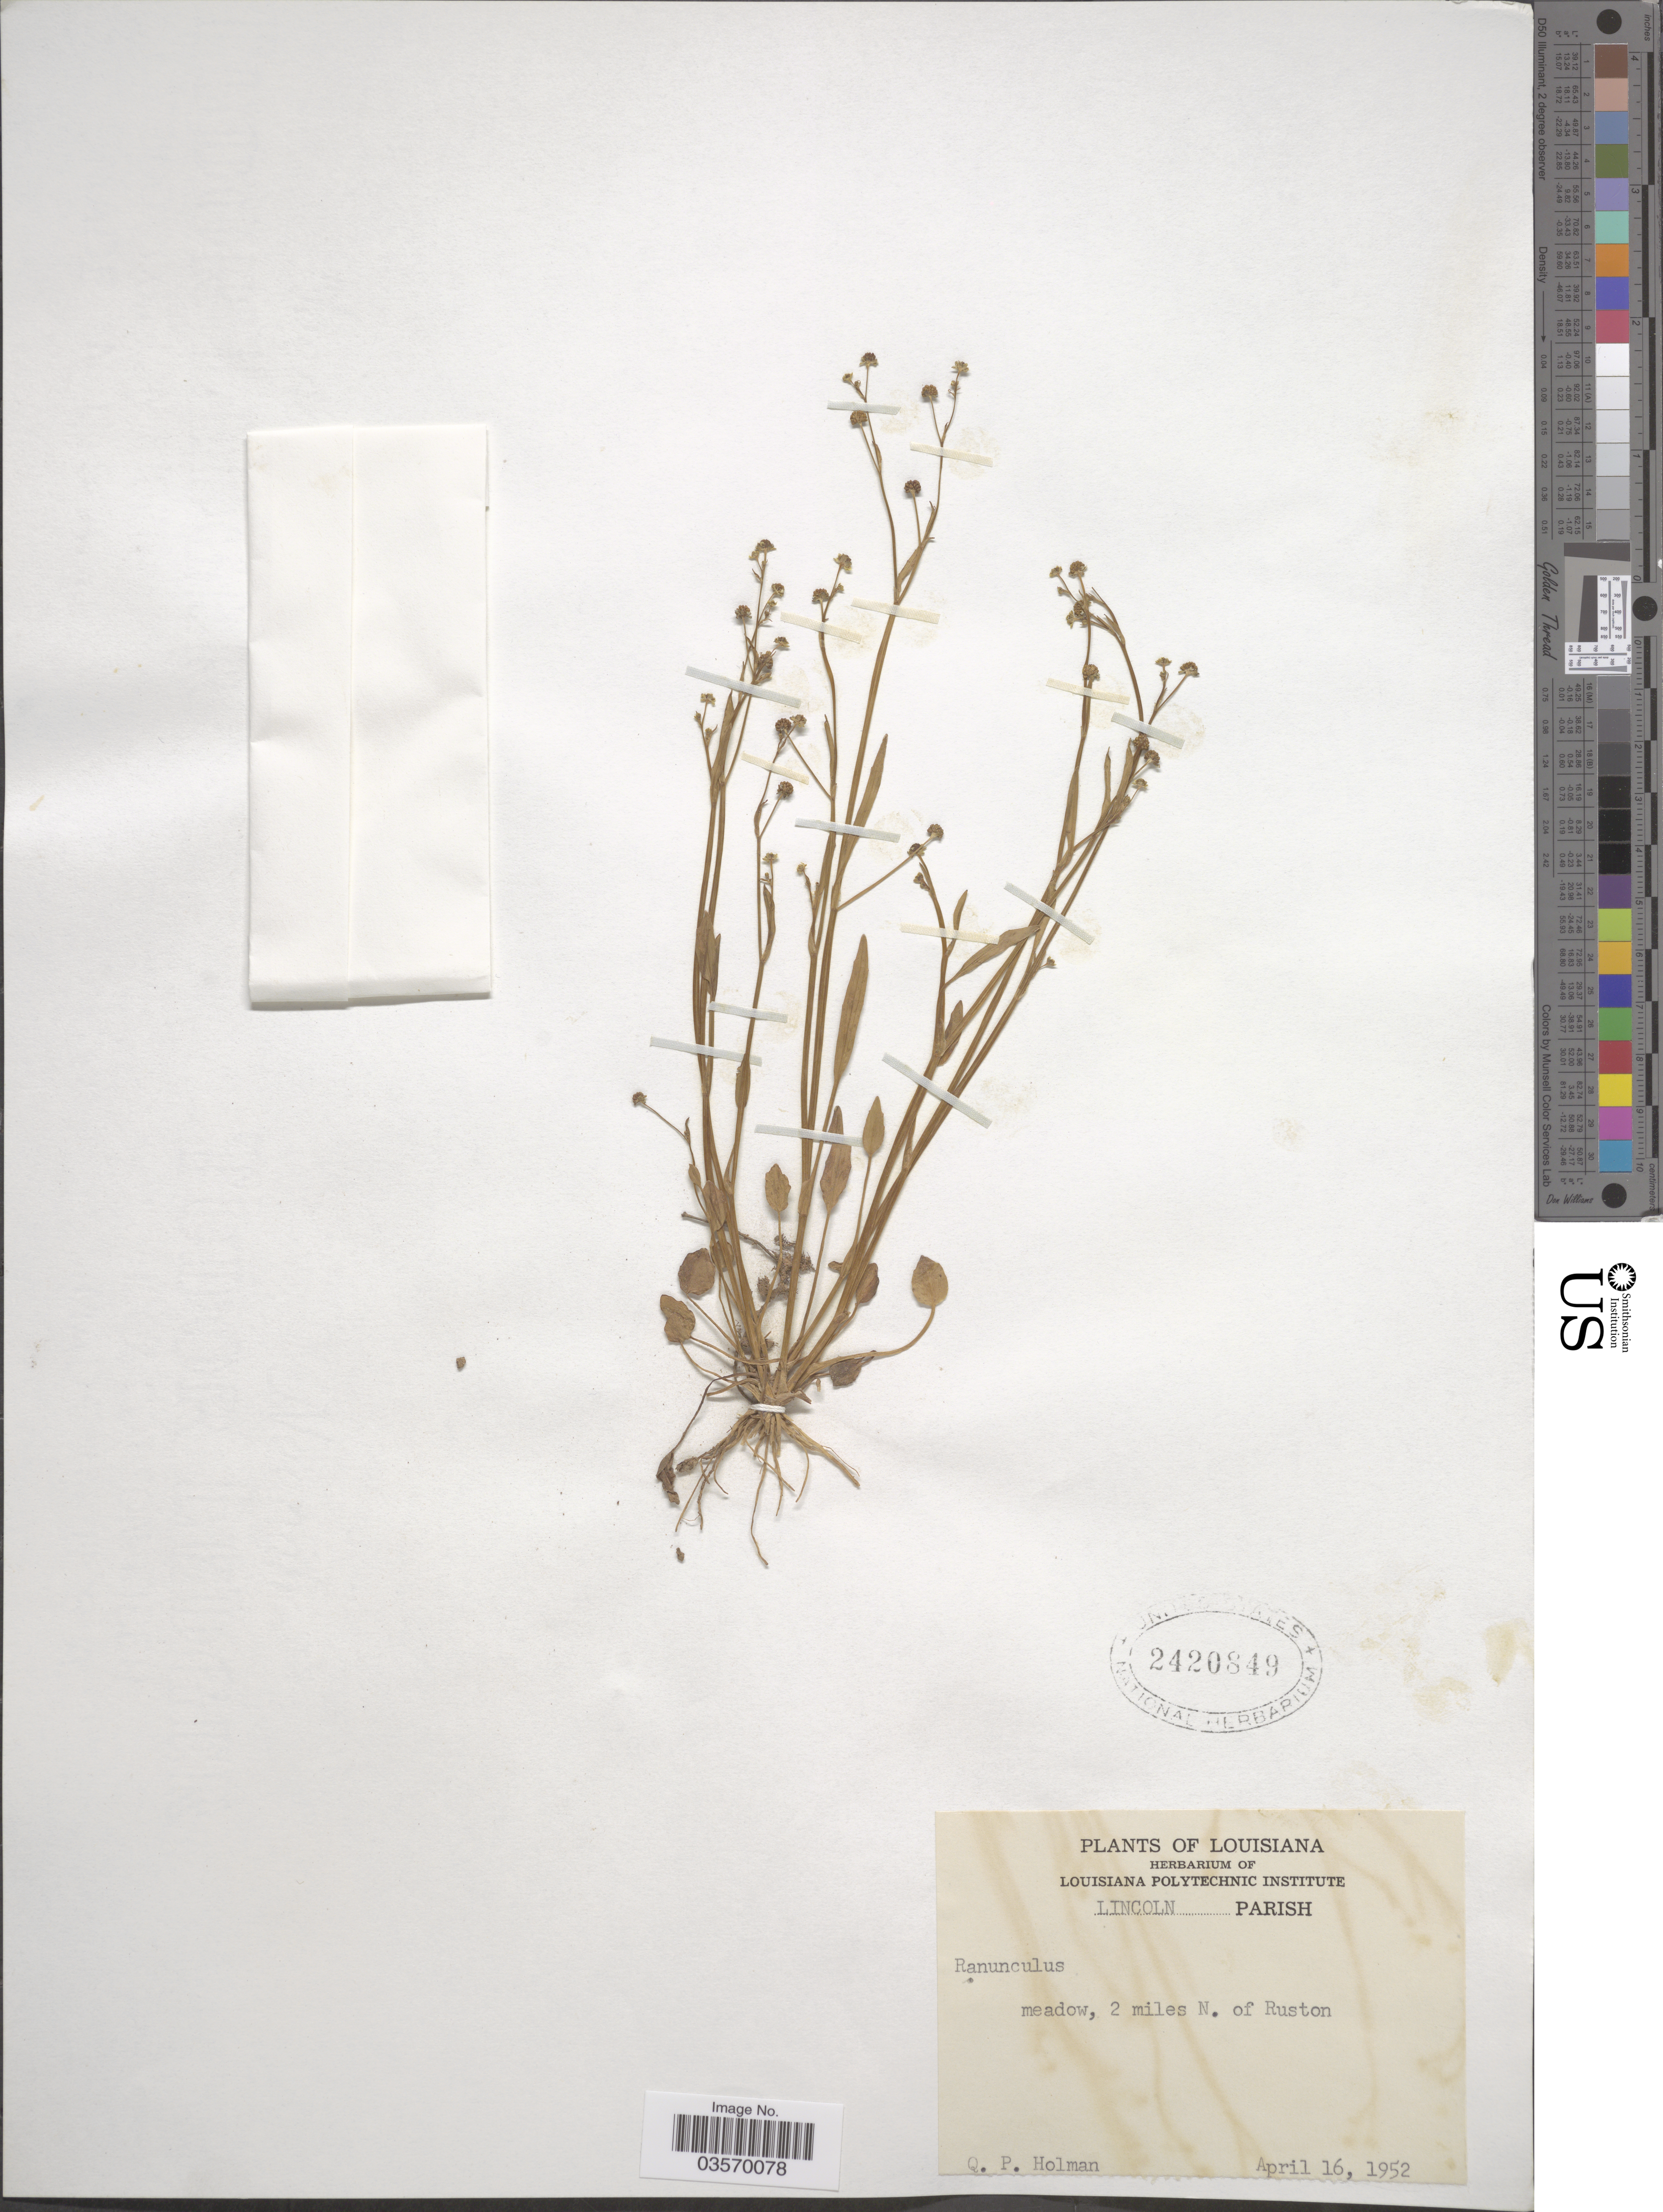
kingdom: Plantae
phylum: Tracheophyta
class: Magnoliopsida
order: Ranunculales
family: Ranunculaceae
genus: Ranunculus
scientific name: Ranunculus sp.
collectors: Q. Holman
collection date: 1952-04-16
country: United States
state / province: Louisiana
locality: Lincoln Parish. Meadow, 2 miles N. of Ruston.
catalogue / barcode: US 2420849